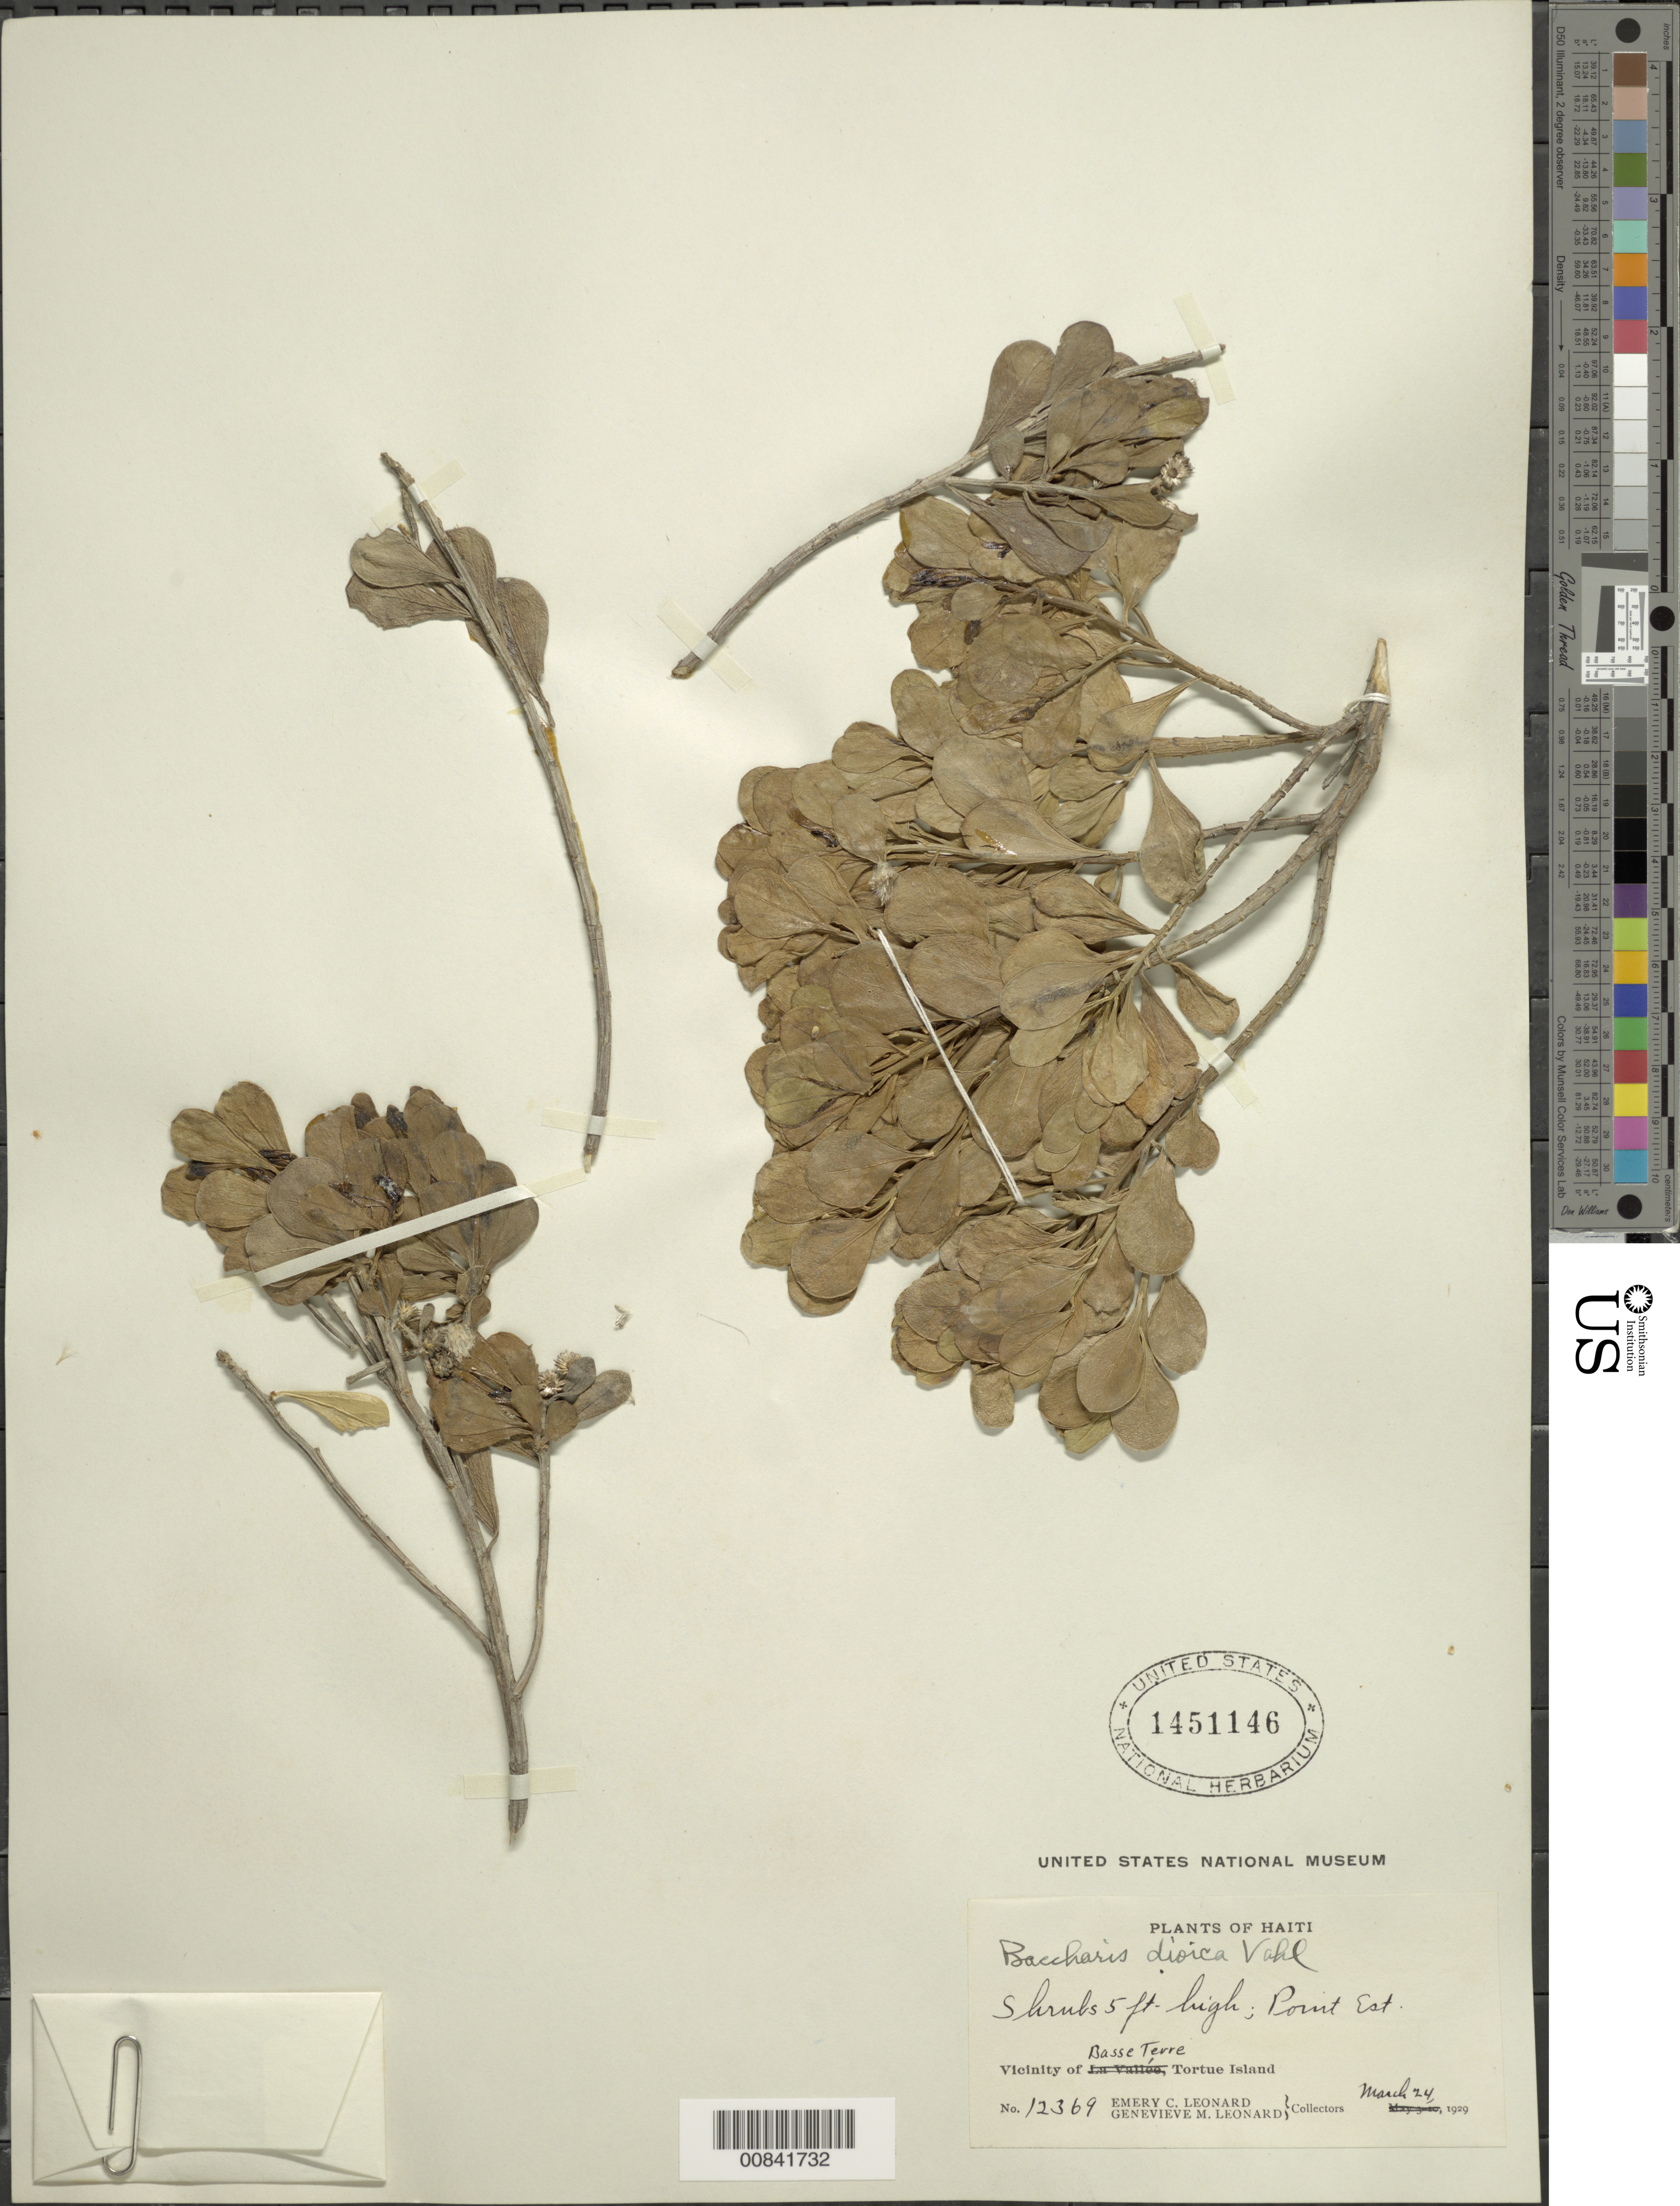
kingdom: Plantae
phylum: Tracheophyta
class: Magnoliopsida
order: Asterales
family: Asteraceae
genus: Baccharis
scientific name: Baccharis dioica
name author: Vahl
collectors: E. C. Leonard & G. M. Leonard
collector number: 12369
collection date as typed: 24 Mar 1929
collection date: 1929-03-24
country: Haiti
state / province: Nord-Ouest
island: Île de la Tortue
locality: Vicinity of Basse Terre, Point Est.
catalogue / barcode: US 1451146